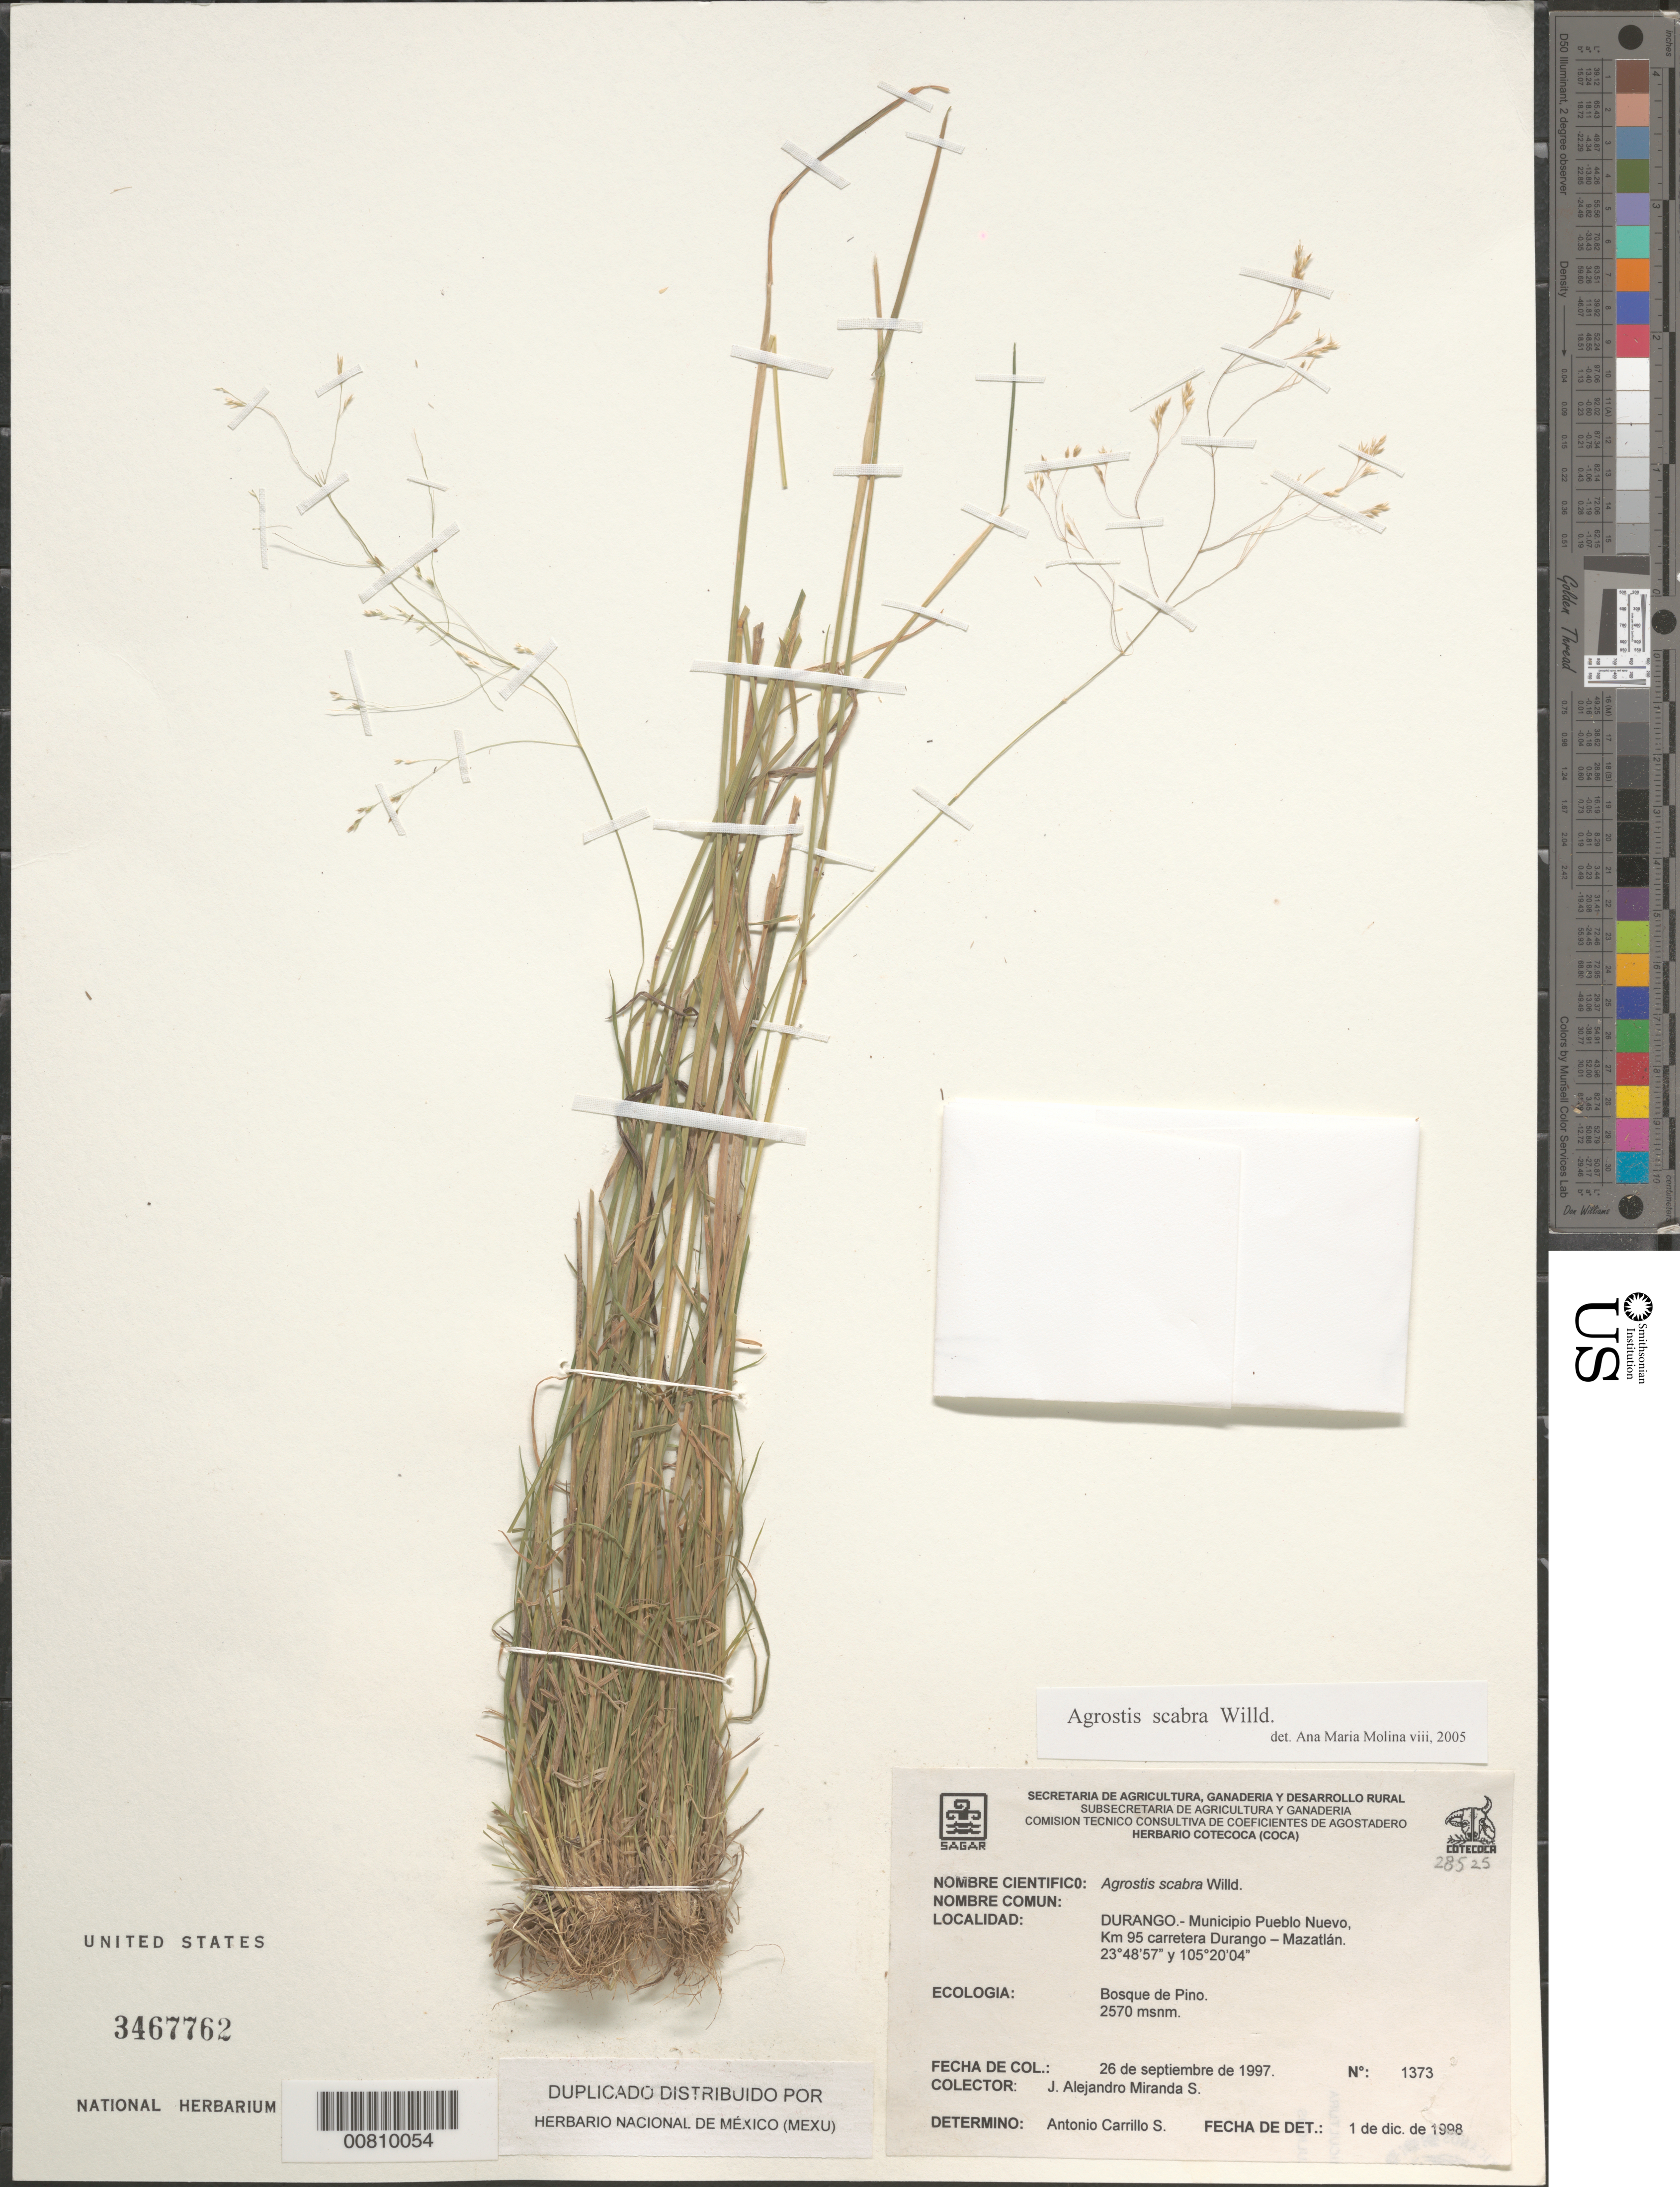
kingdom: Plantae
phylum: Tracheophyta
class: Liliopsida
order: Poales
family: Poaceae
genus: Agrostis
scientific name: Agrostis scabra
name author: Willd.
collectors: J. A. Miranda S.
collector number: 1373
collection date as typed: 26 Sep 1997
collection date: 1997-09-26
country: Mexico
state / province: Durango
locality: Carretera Durango - Mazatlan.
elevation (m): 2570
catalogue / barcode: US 3467762